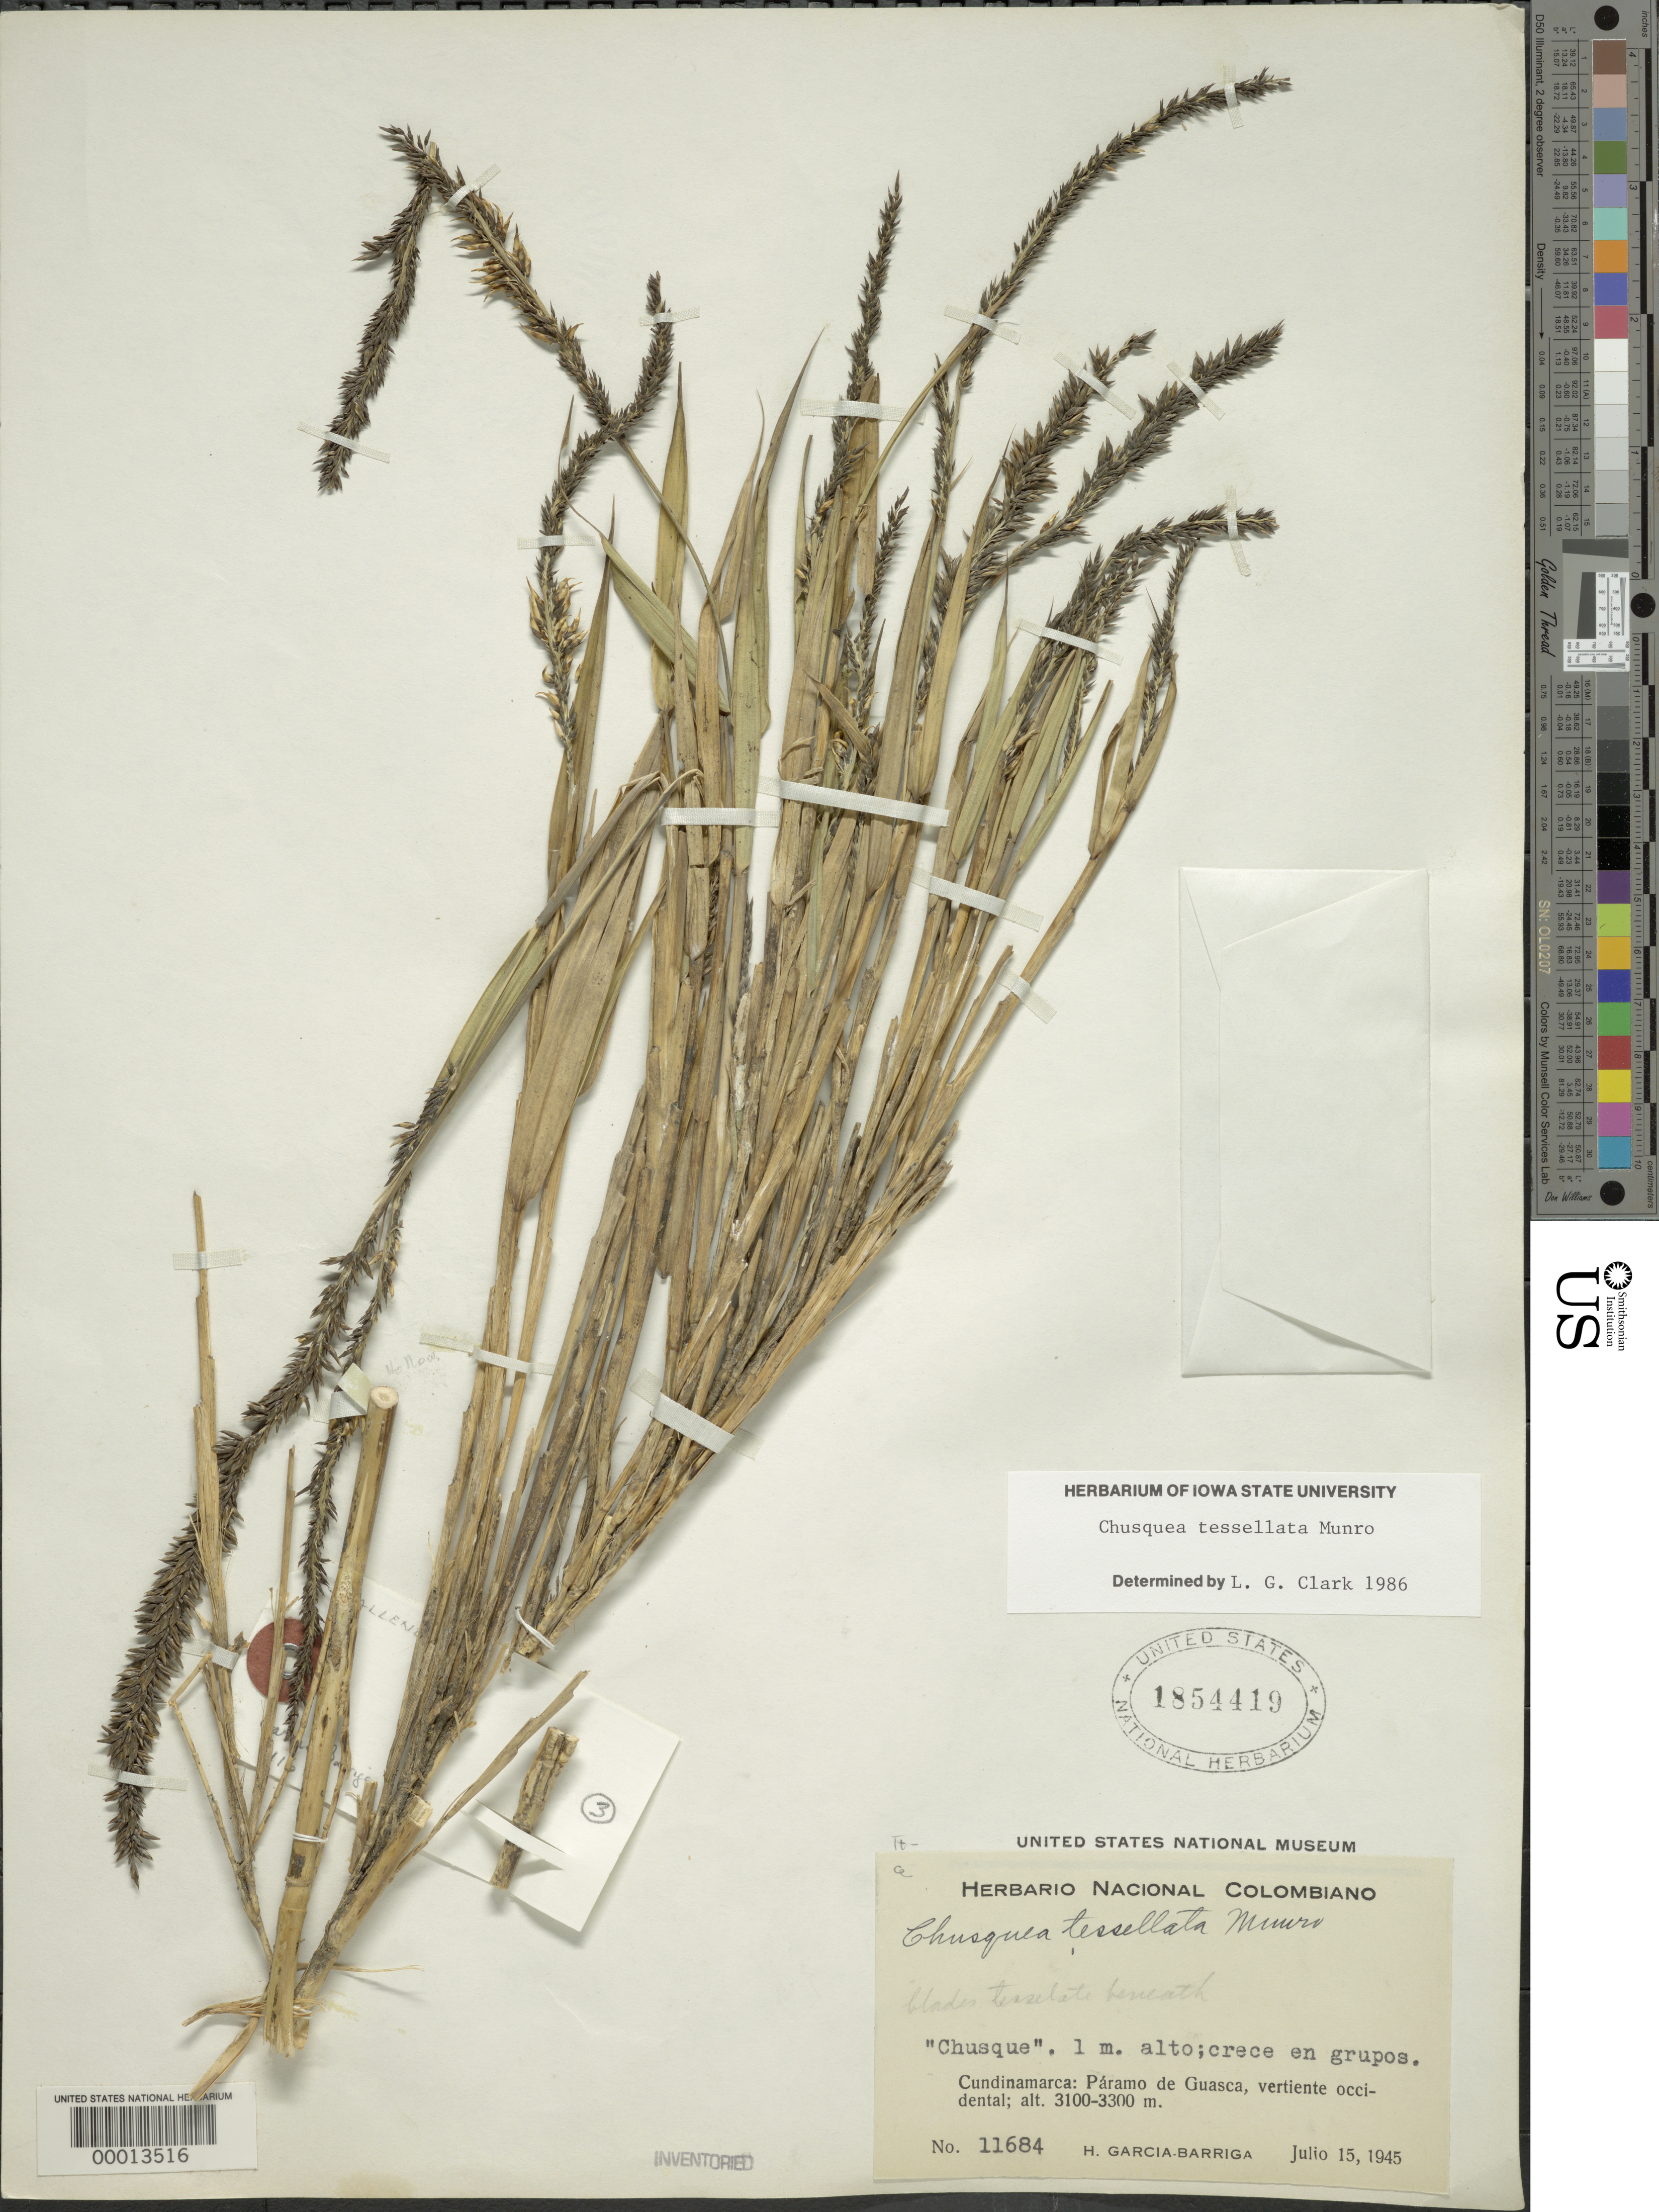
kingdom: Plantae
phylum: Tracheophyta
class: Liliopsida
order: Poales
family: Poaceae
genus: Chusquea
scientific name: Chusquea tessellata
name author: Munro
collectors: H. García Barriga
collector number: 11684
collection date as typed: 15 Jul 1945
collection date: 1945-07-15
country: Colombia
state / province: Cundinamarca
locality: Paramo de Guasca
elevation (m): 3100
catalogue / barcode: US 1854419